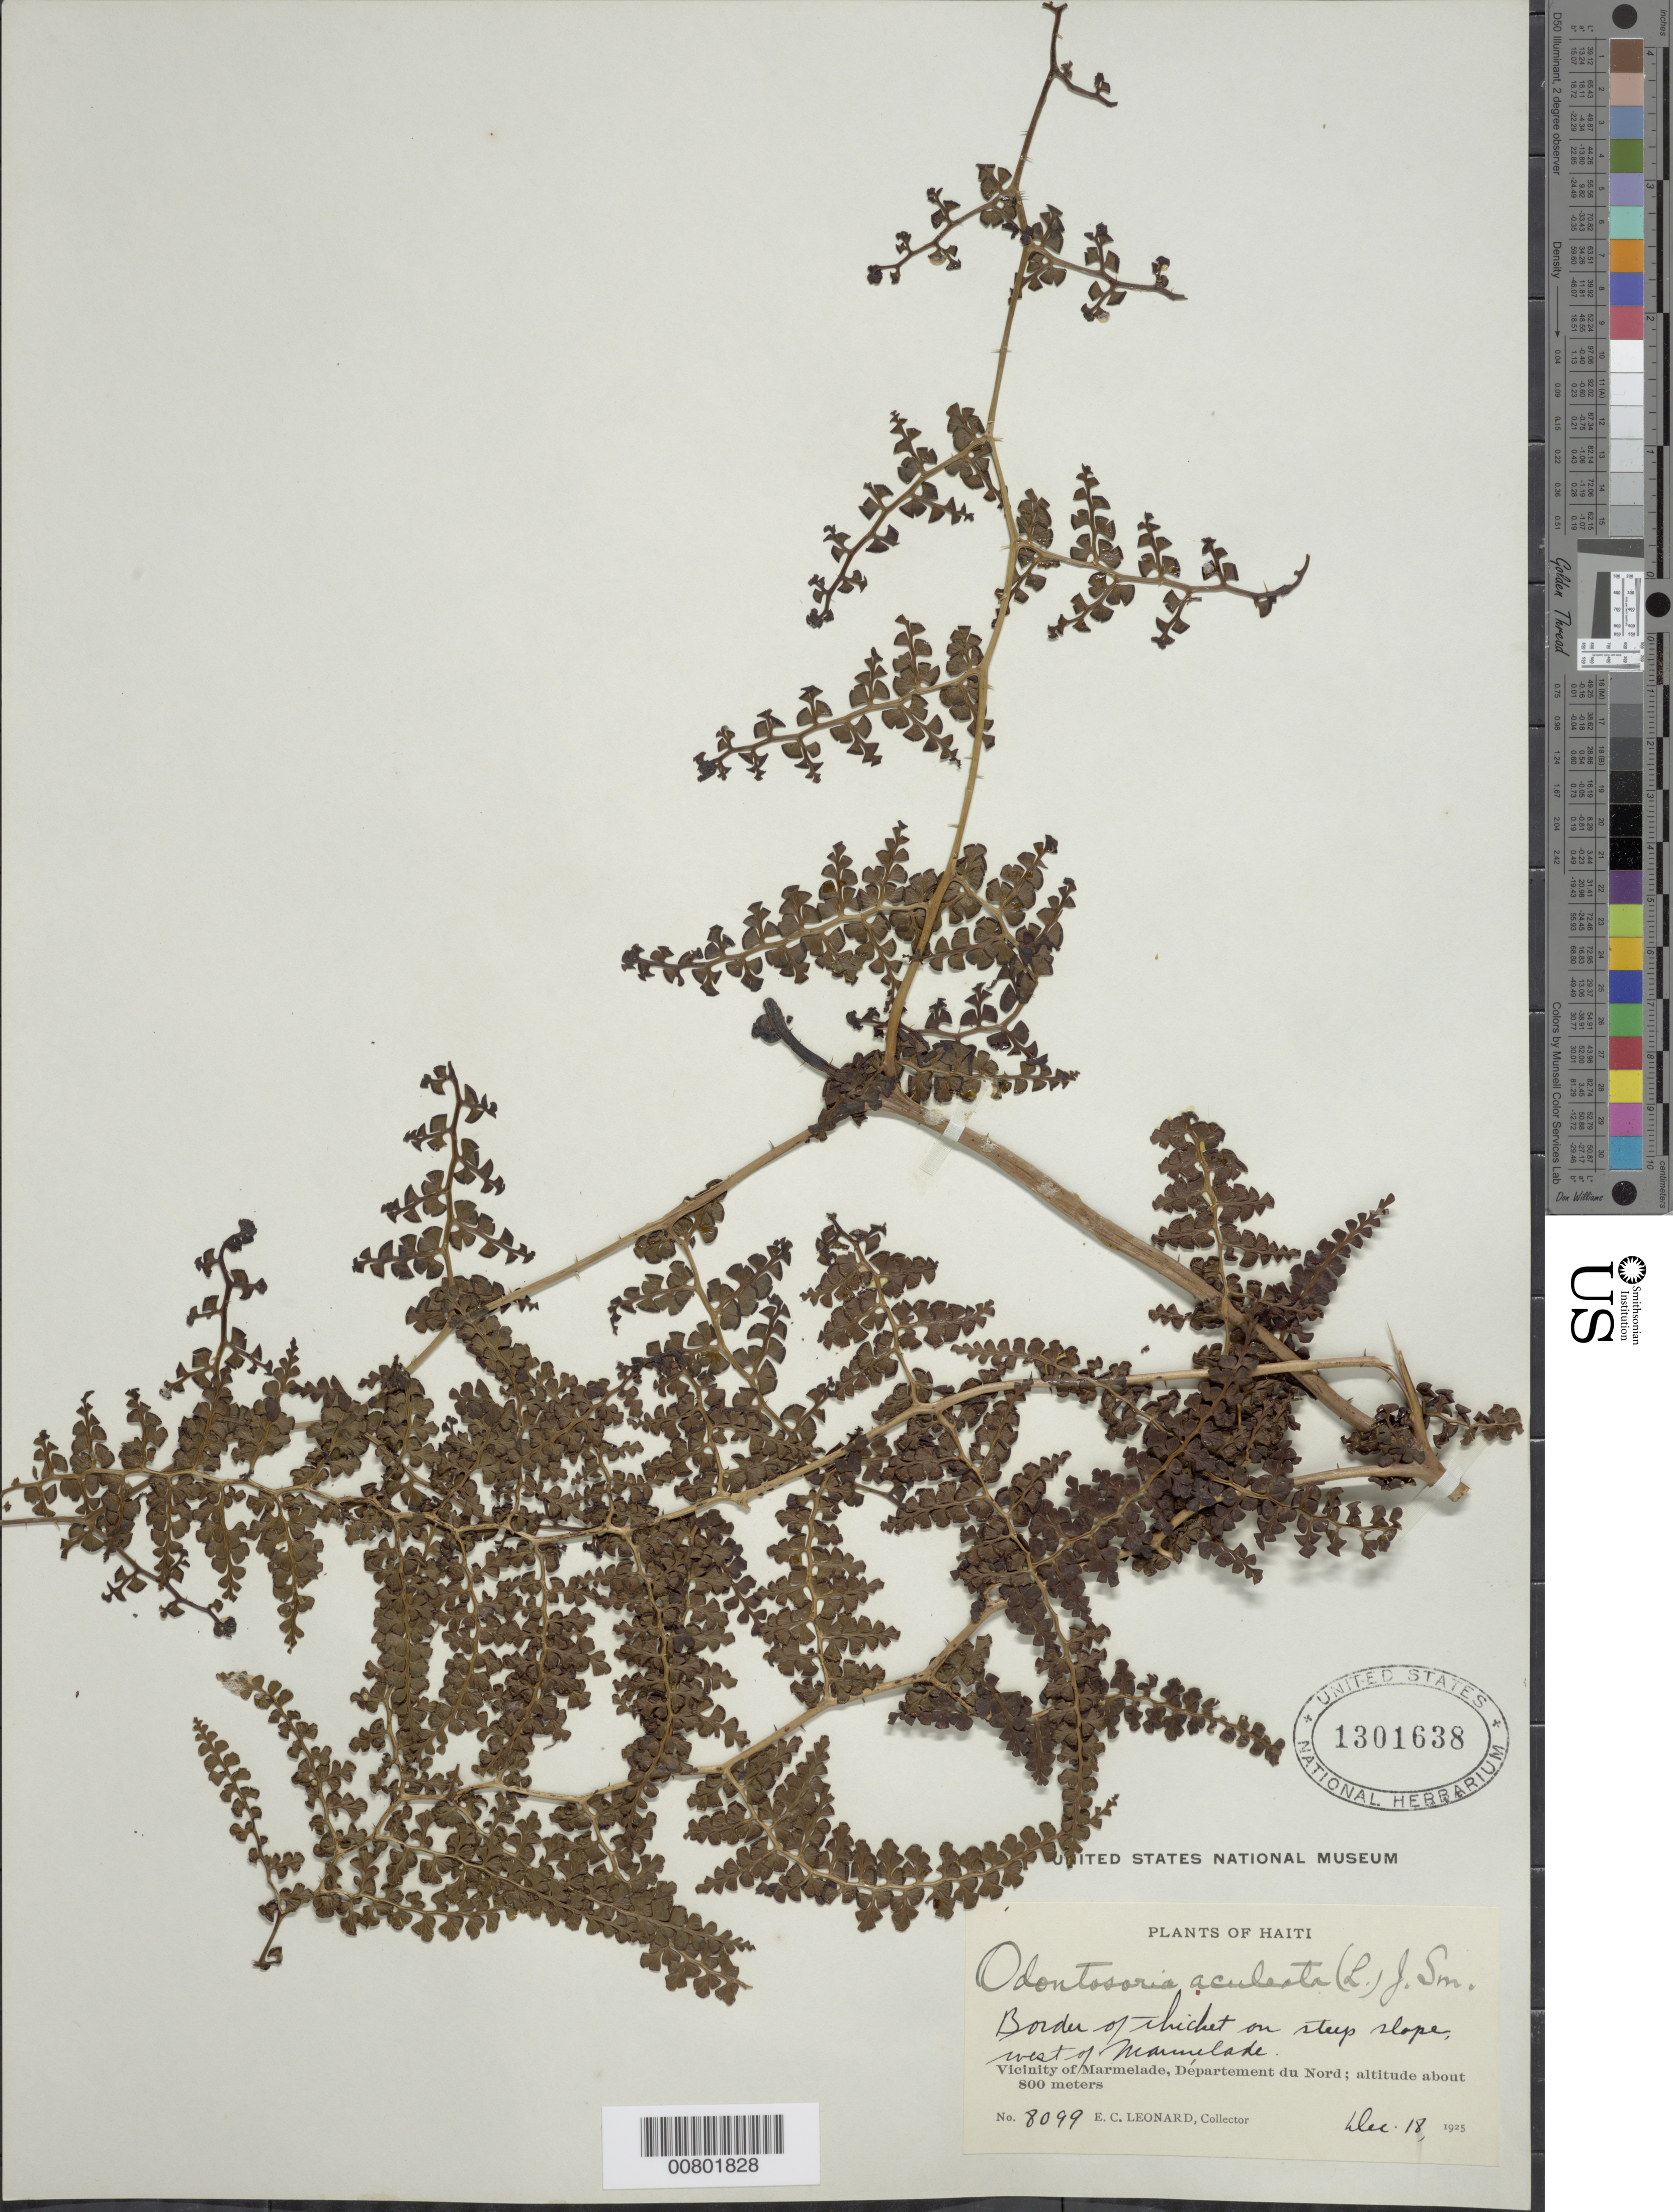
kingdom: Plantae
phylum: Tracheophyta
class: Polypodiopsida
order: Polypodiales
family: Lindsaeaceae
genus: Odontosoria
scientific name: Odontosoria aculeata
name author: (L.) J. Sm.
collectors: E. C. Leonard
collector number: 8099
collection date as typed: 18 Dec 1925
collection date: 1925-12-18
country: Haiti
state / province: Nord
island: Hispaniola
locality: Marmelade, W of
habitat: Border of thicket on steep slopes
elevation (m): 800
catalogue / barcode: US 1301638